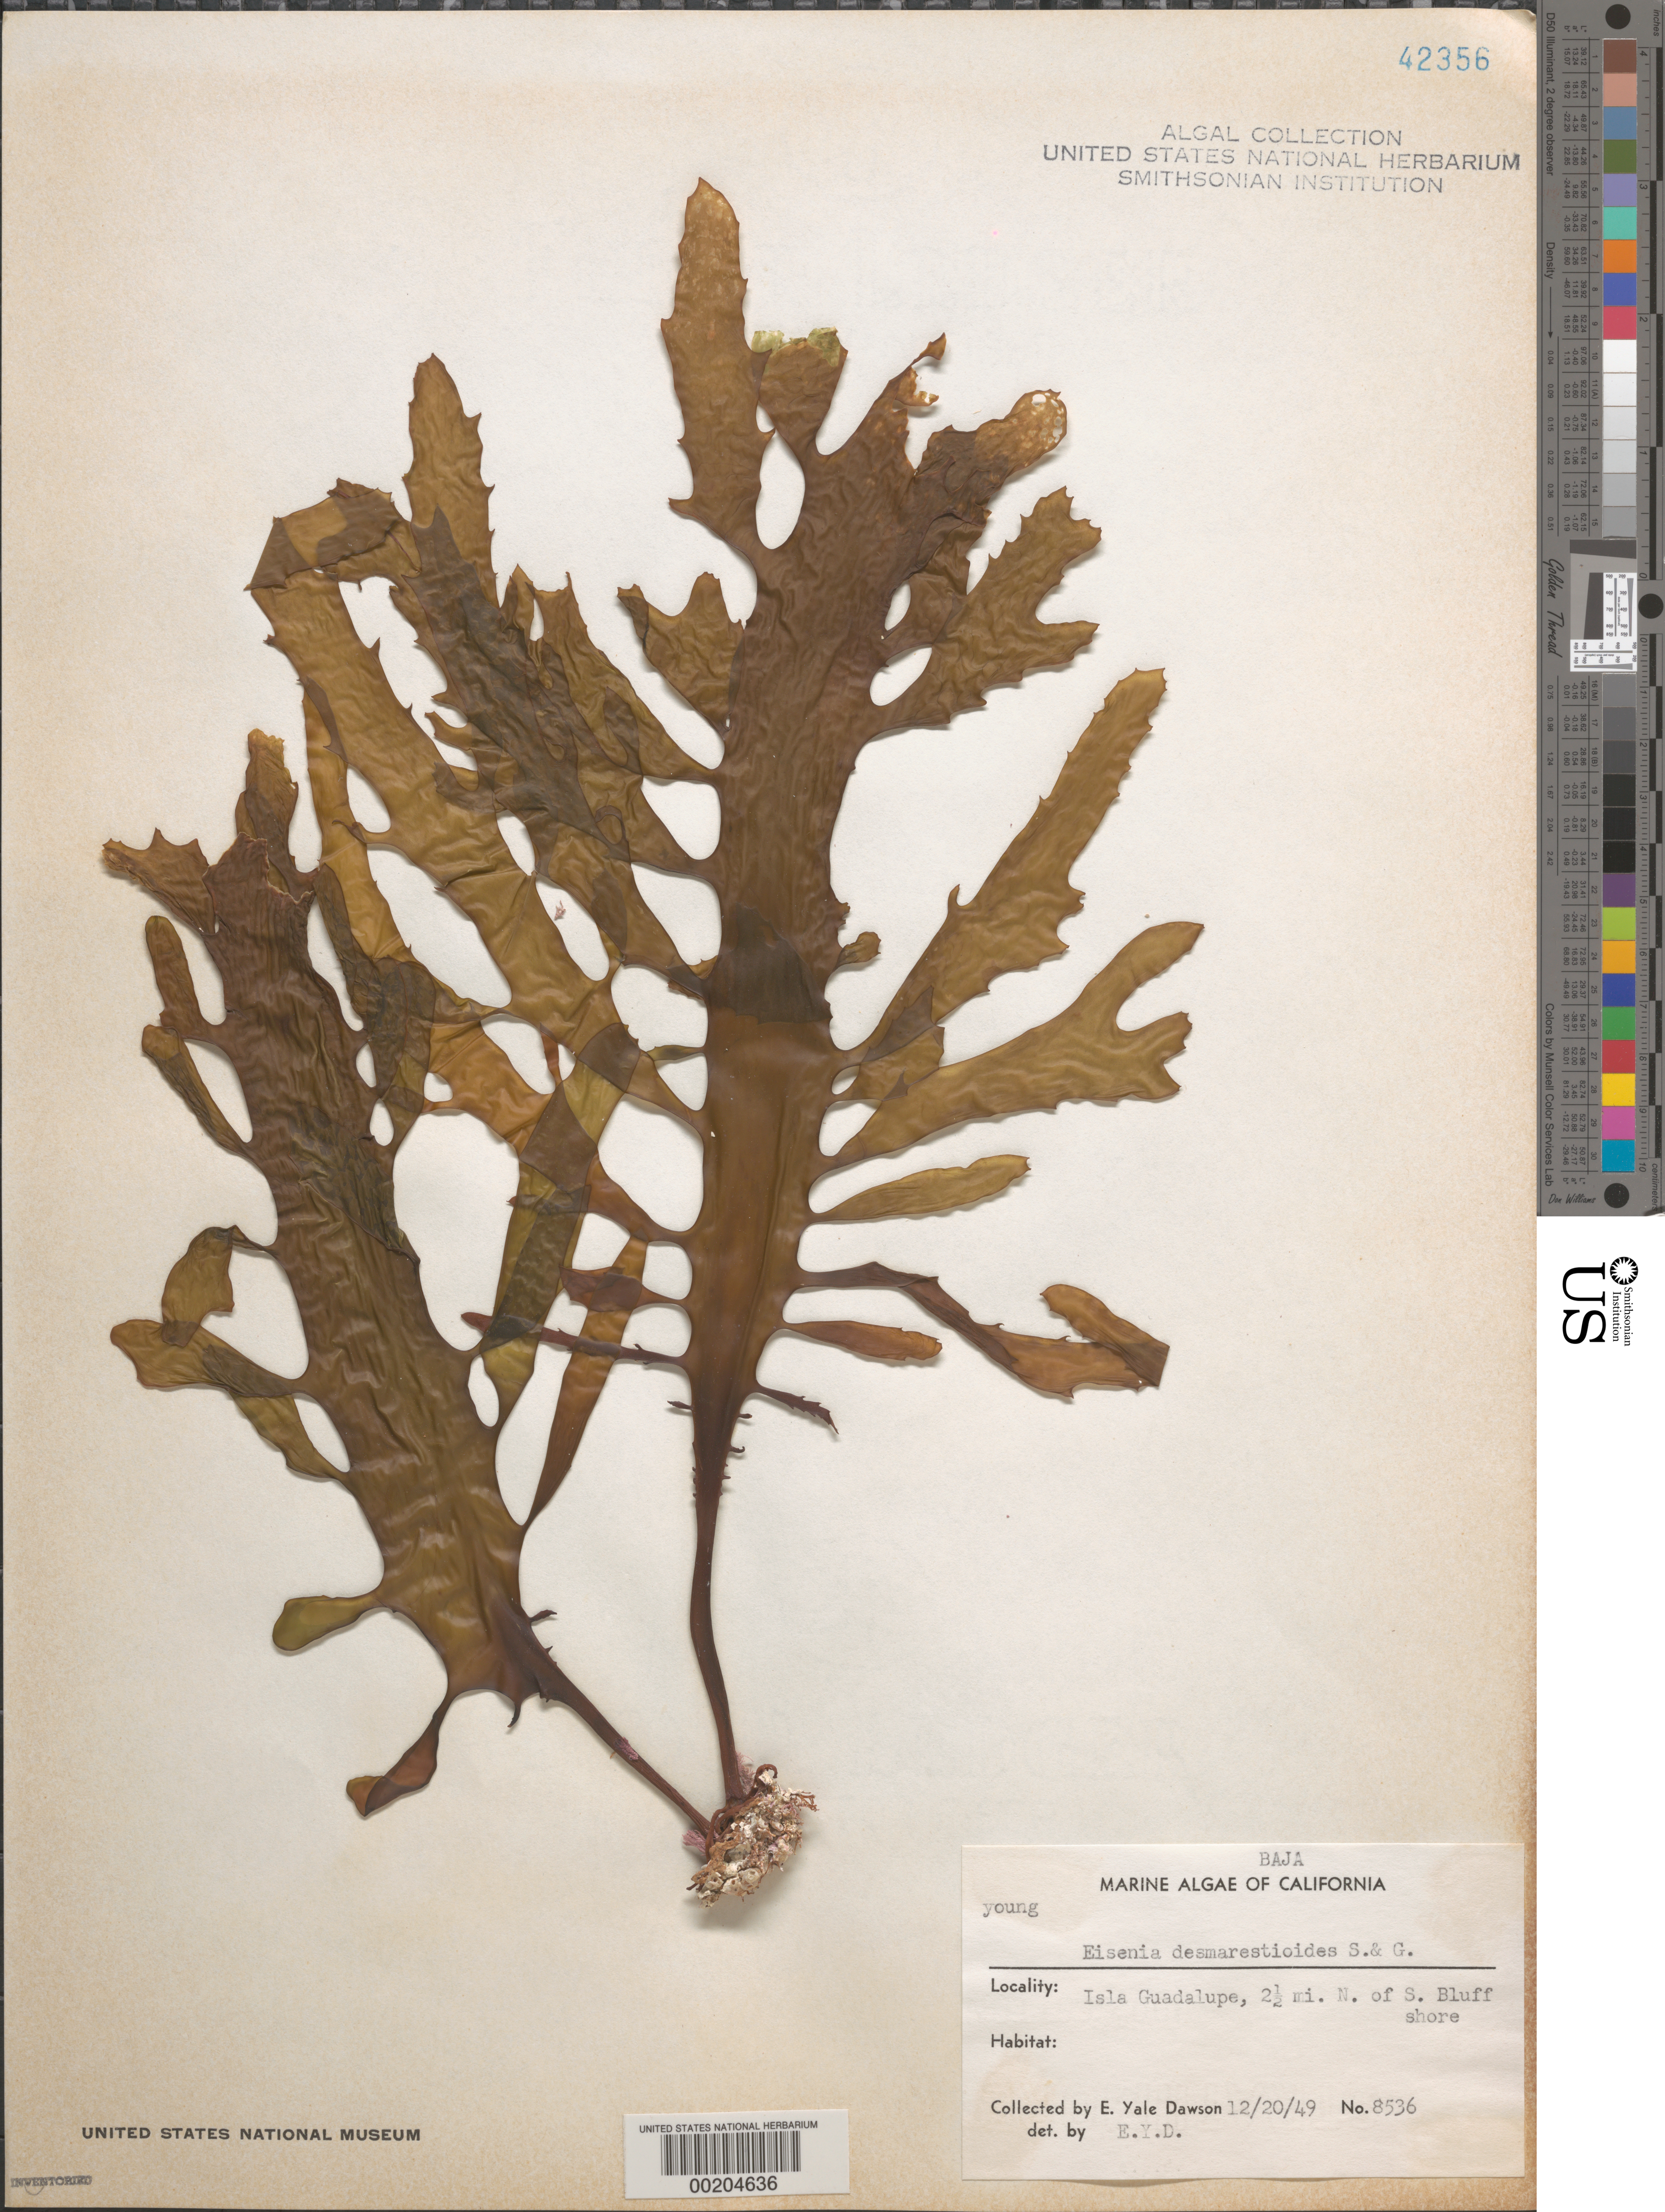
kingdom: Chromista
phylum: Ochrophyta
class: Phaeophyceae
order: Laminariales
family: Lessoniaceae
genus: Eisenia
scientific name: Eisenia desmarestioides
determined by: Dawson, E. Y.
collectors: E. Y. Dawson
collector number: EYD 8536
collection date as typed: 20 Dec 1949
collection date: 1949-12-20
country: Mexico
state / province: Baja California Norte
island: Isla Guadalupe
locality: Punta Oeste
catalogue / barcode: US 42356